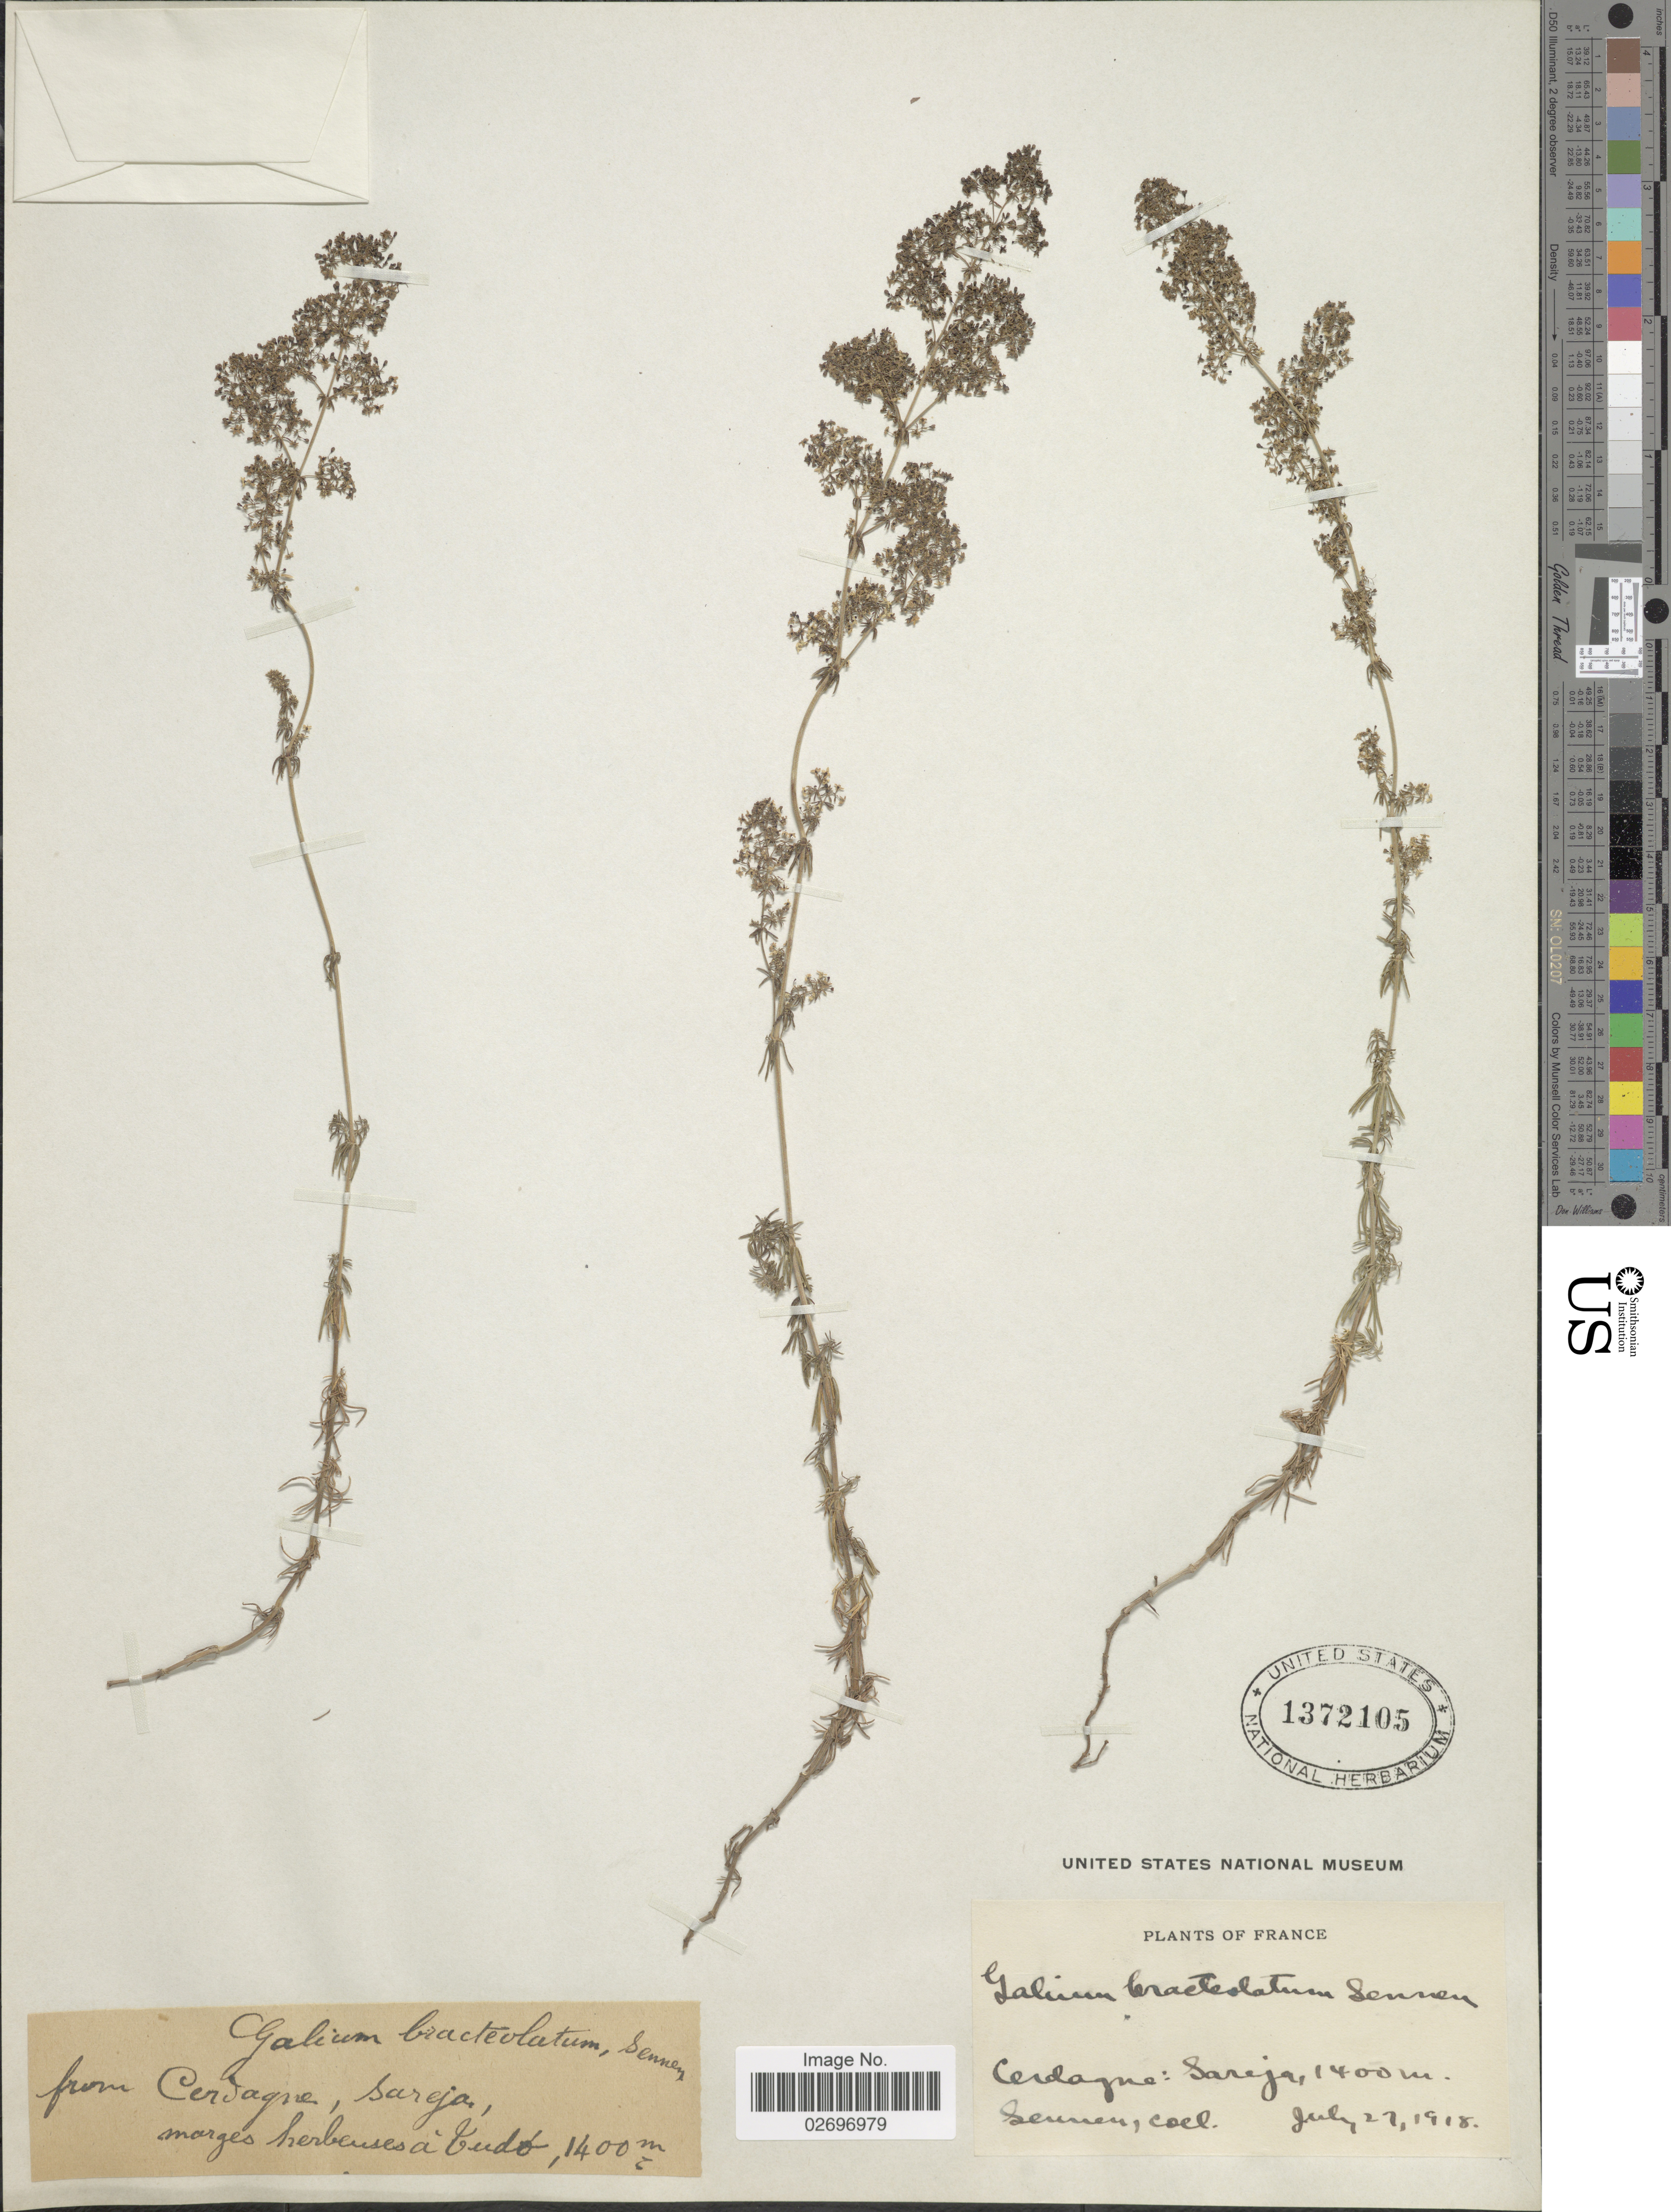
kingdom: Plantae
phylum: Tracheophyta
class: Magnoliopsida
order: Gentianales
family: Rubiaceae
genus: Galium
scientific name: Galium bracteolatum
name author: Sennen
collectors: E. Sennen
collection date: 1918-07-27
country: France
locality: Cerdagne: Sareja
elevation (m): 1400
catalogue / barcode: US 1372105